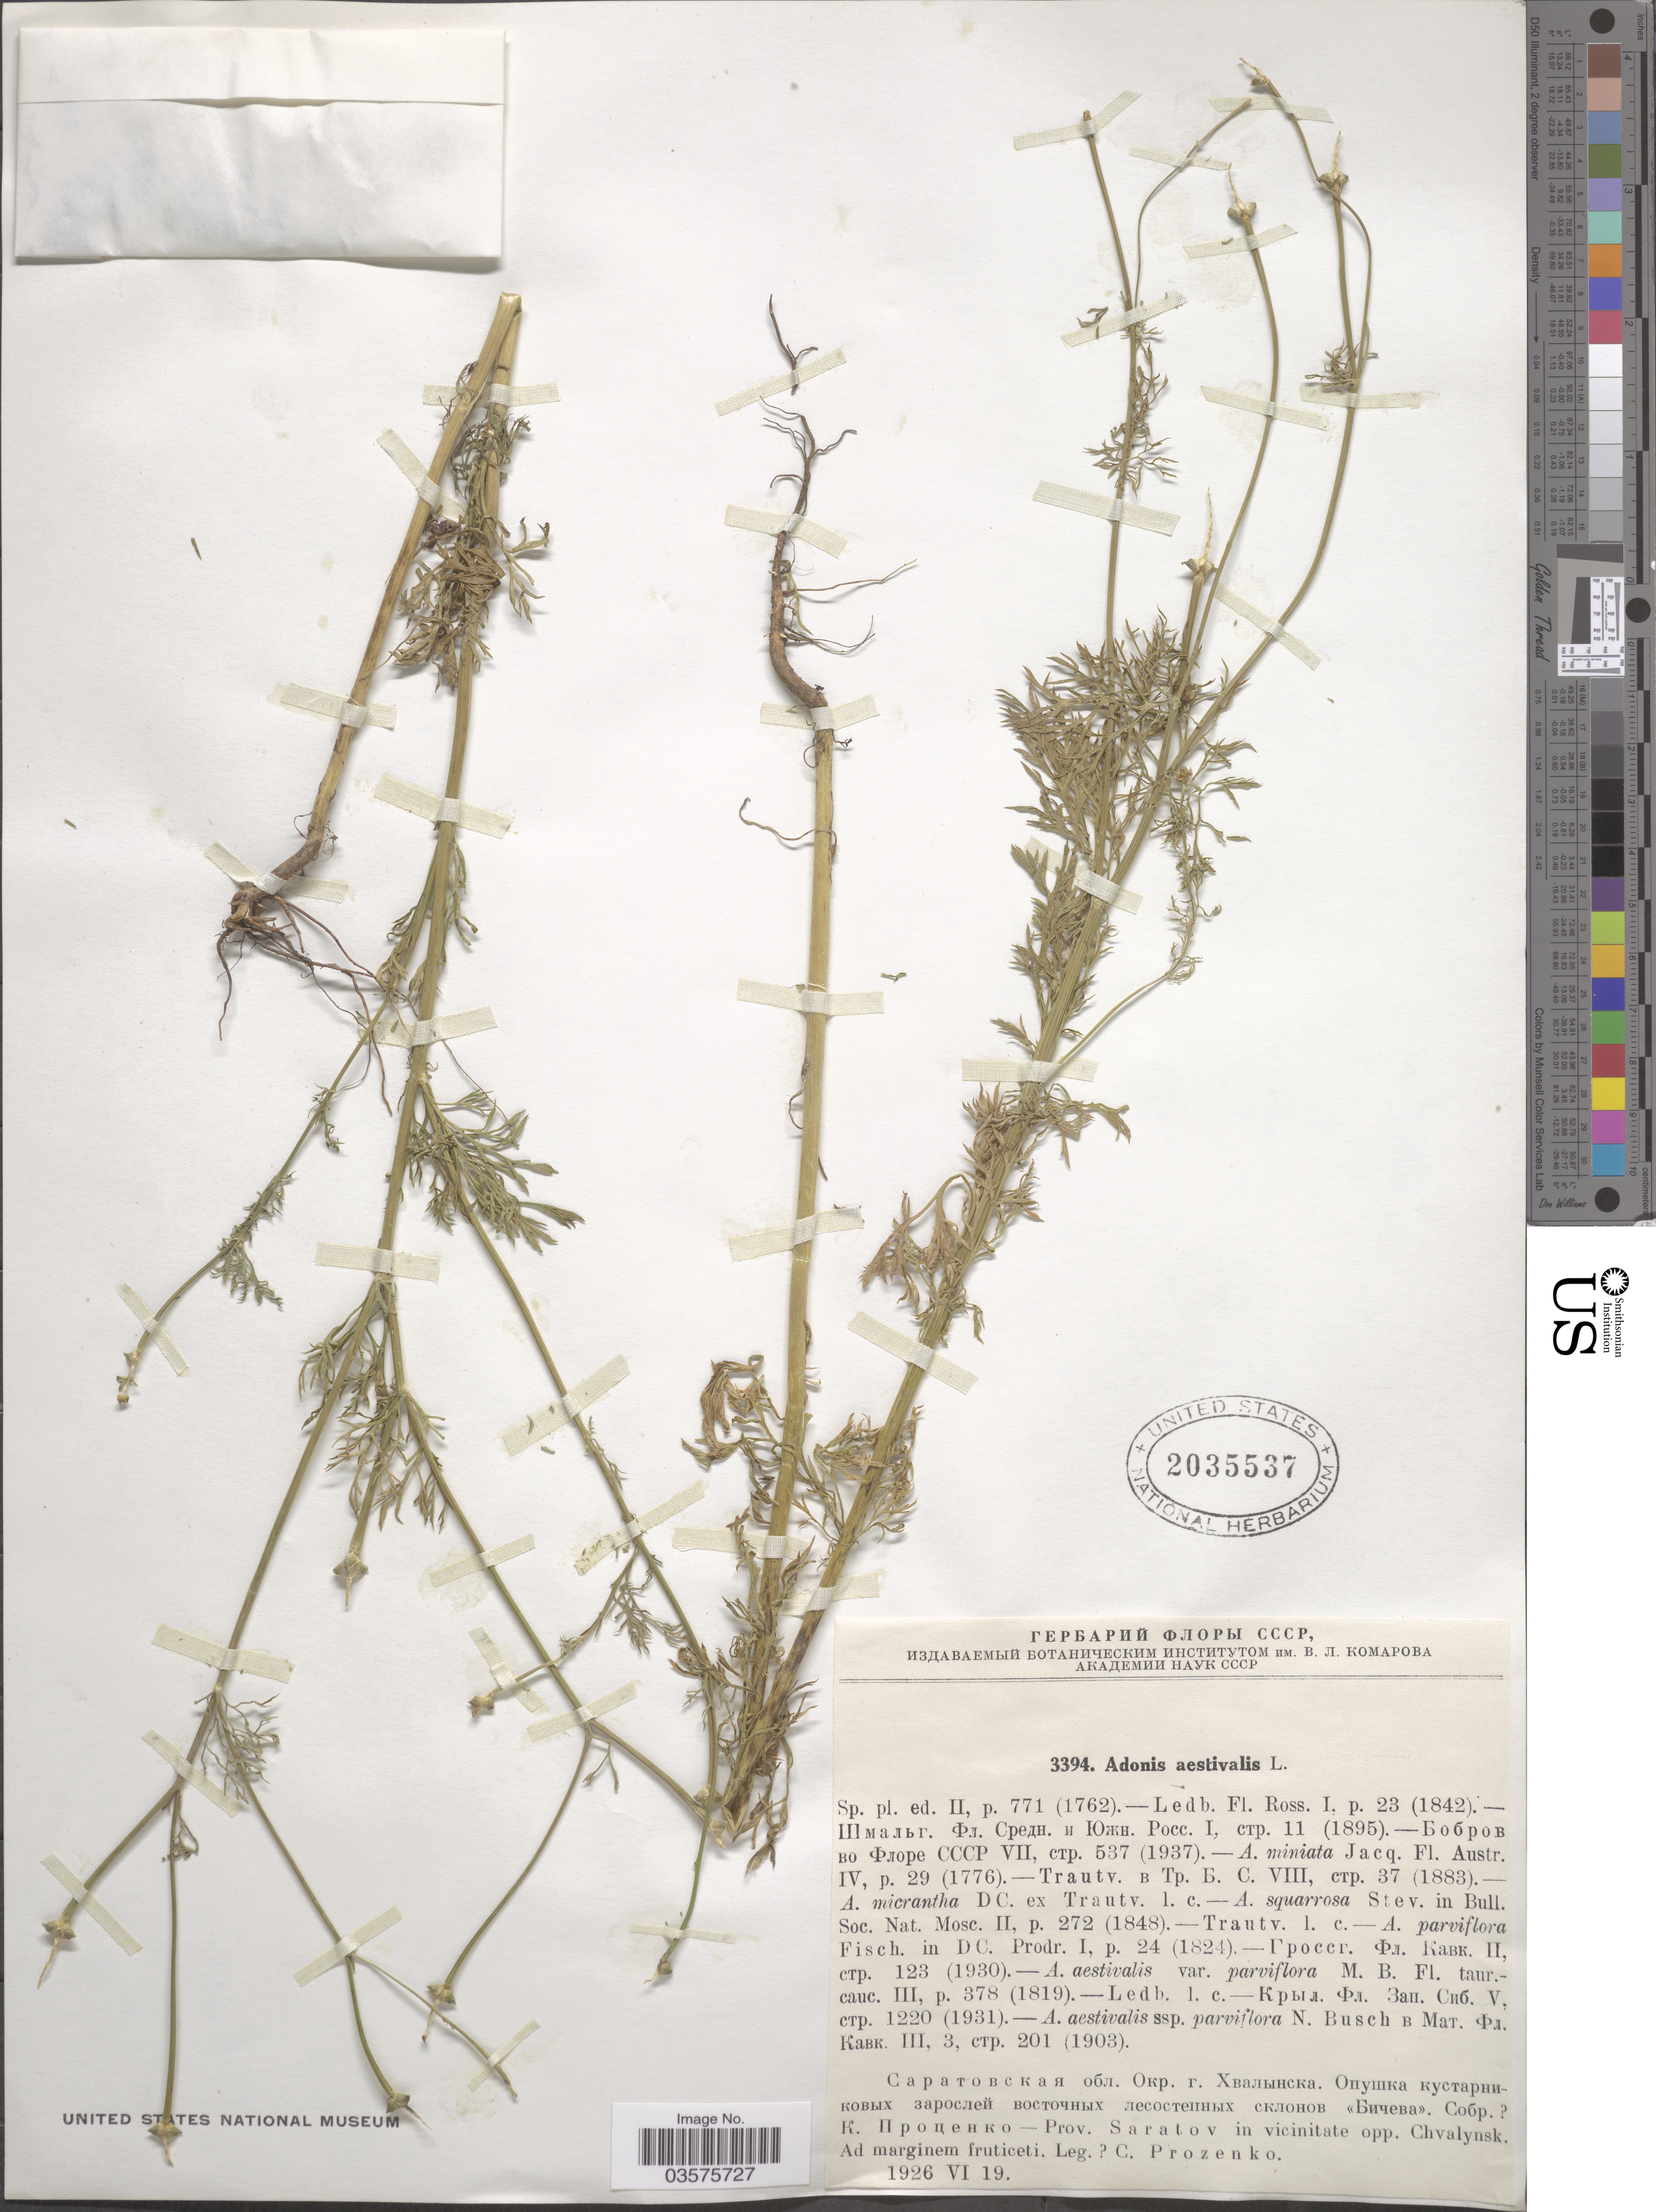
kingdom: Plantae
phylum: Tracheophyta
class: Magnoliopsida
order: Ranunculales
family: Ranunculaceae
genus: Adonis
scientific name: Adonis aestivalis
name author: L.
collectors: C. Prozenko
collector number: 3394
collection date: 1926-06-19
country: Russian Federation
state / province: Saratov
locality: In vicinitate opp. Chvalynsk. Ad marginem fruticeti.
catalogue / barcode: US 2035537